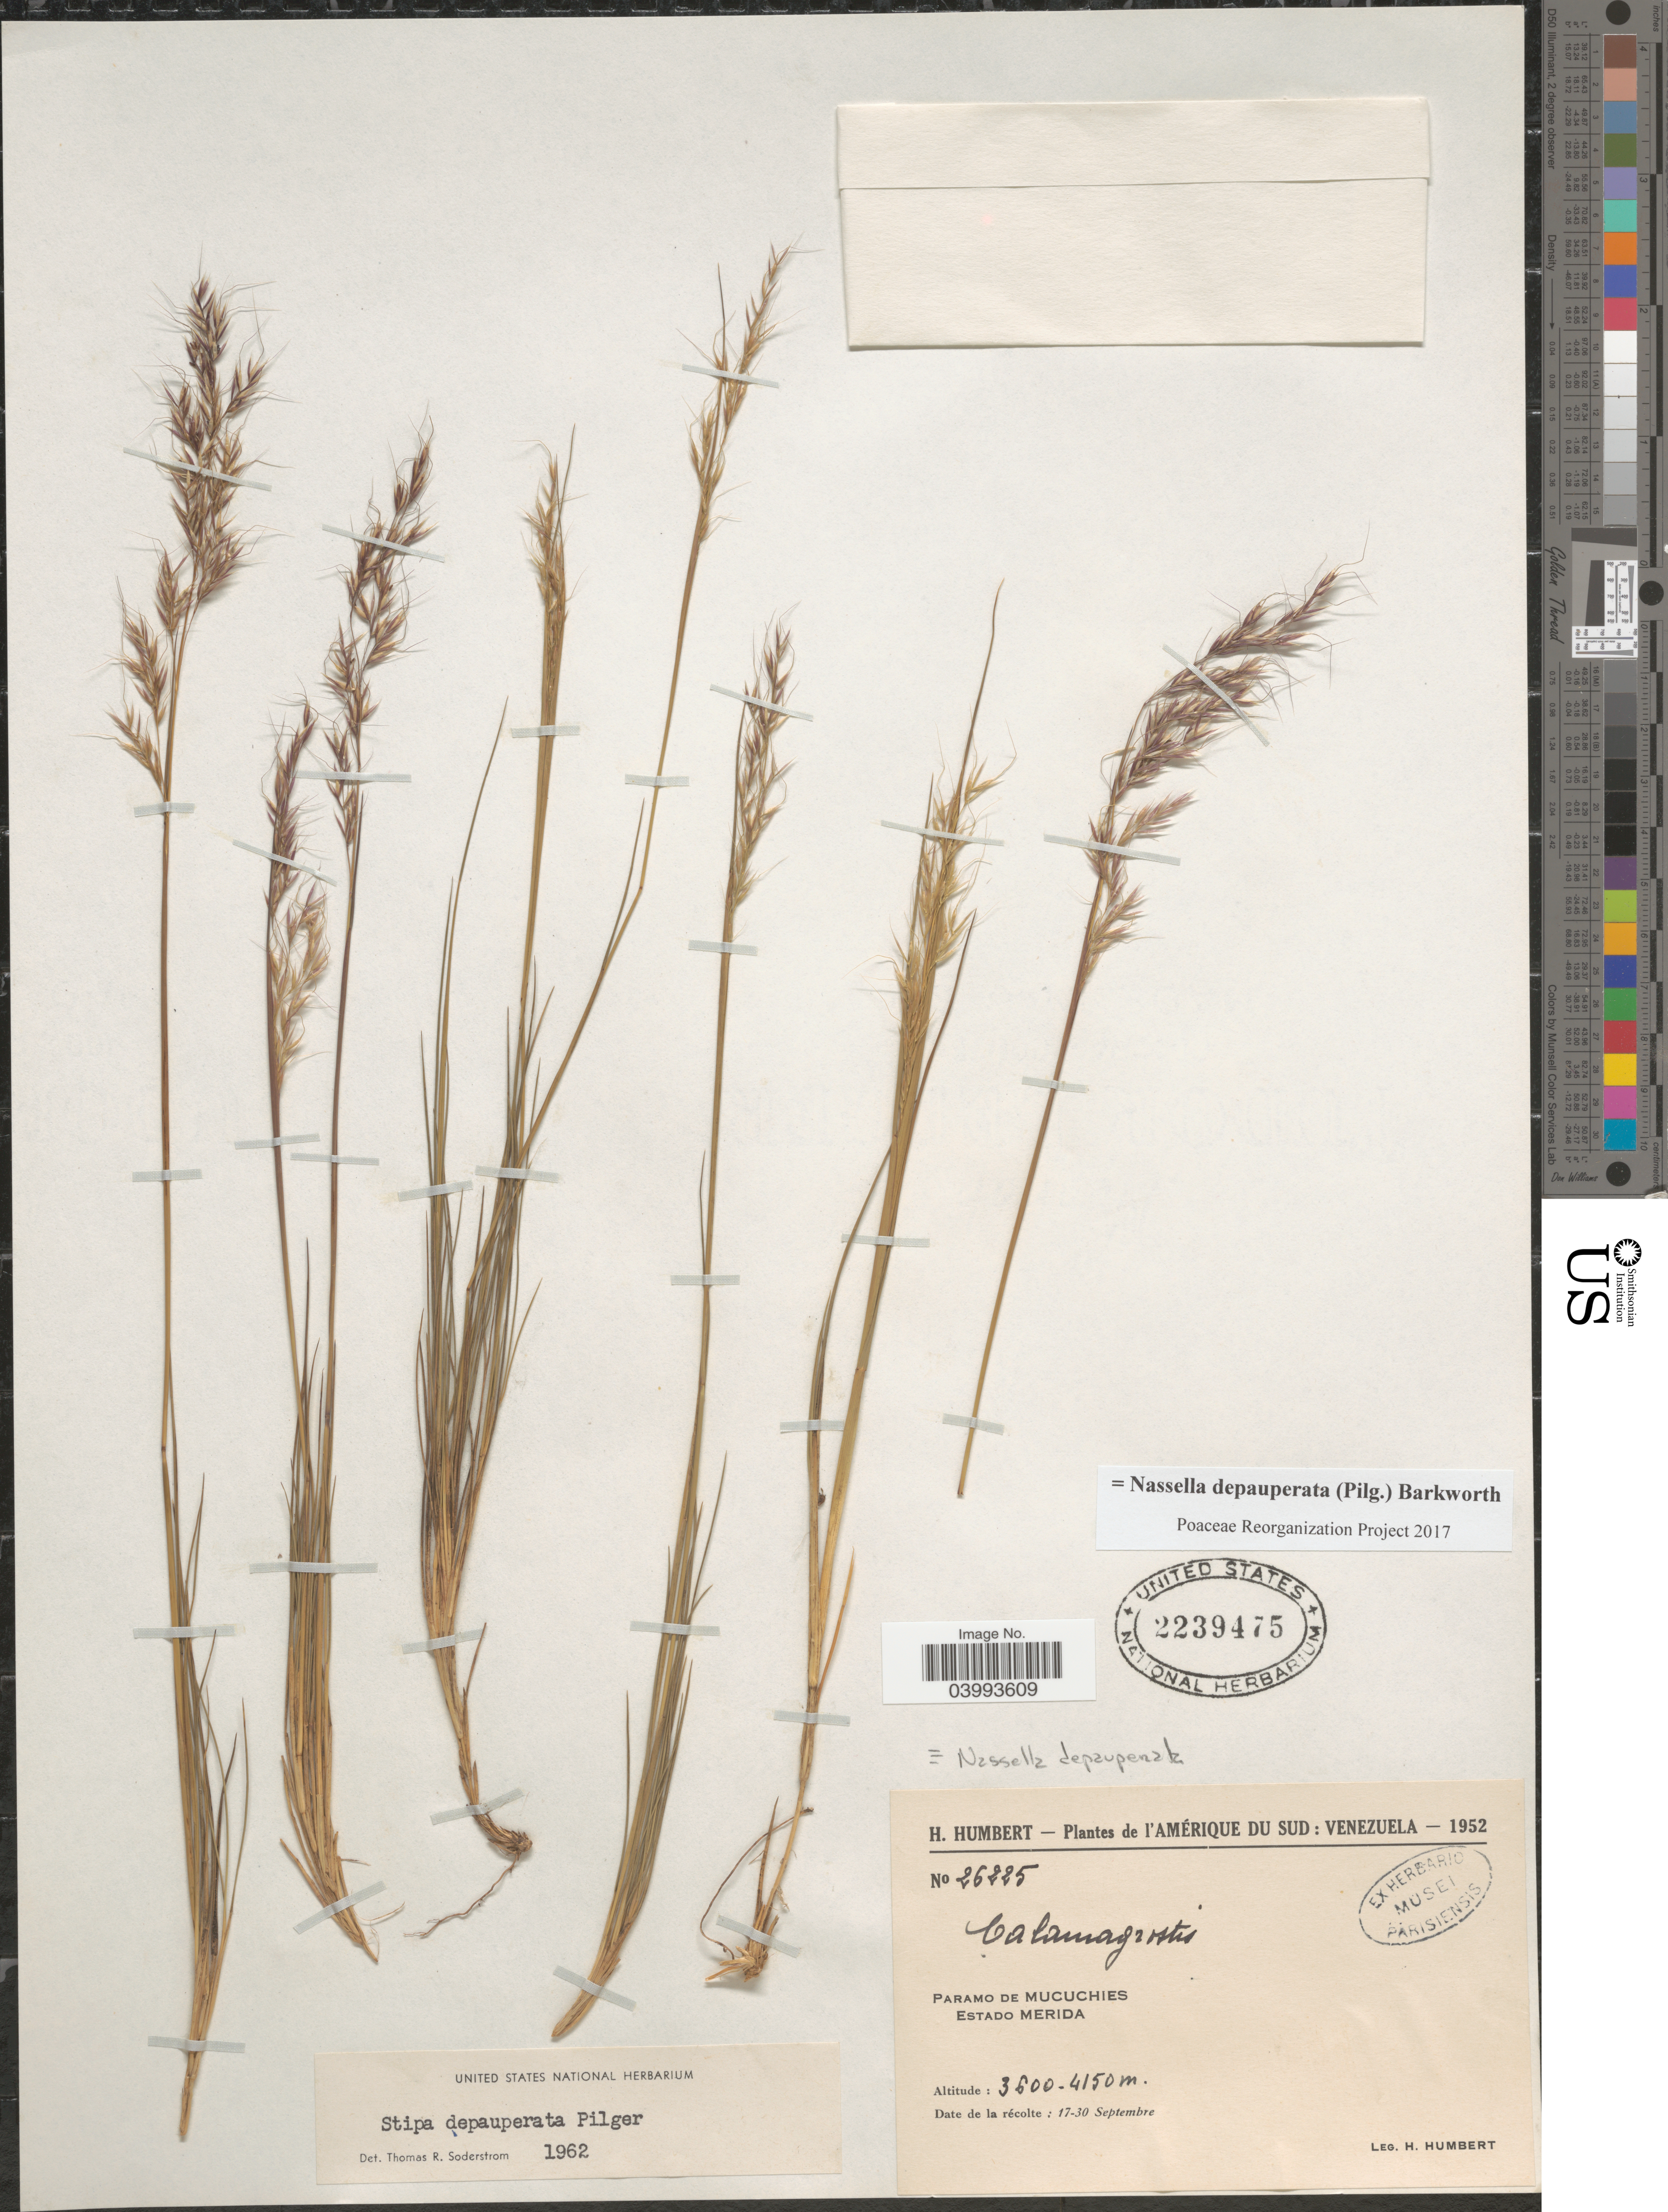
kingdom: Plantae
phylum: Tracheophyta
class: Liliopsida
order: Poales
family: Poaceae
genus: Nassella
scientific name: Nassella depauperata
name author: (Pilg.) Barkworth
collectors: H. Humbert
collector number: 26225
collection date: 1952-09-17/1952-09-30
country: Venezuela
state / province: Merida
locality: L'Amérique du Sud. Paramo de Mucuchies.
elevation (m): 3600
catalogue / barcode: US 2239475